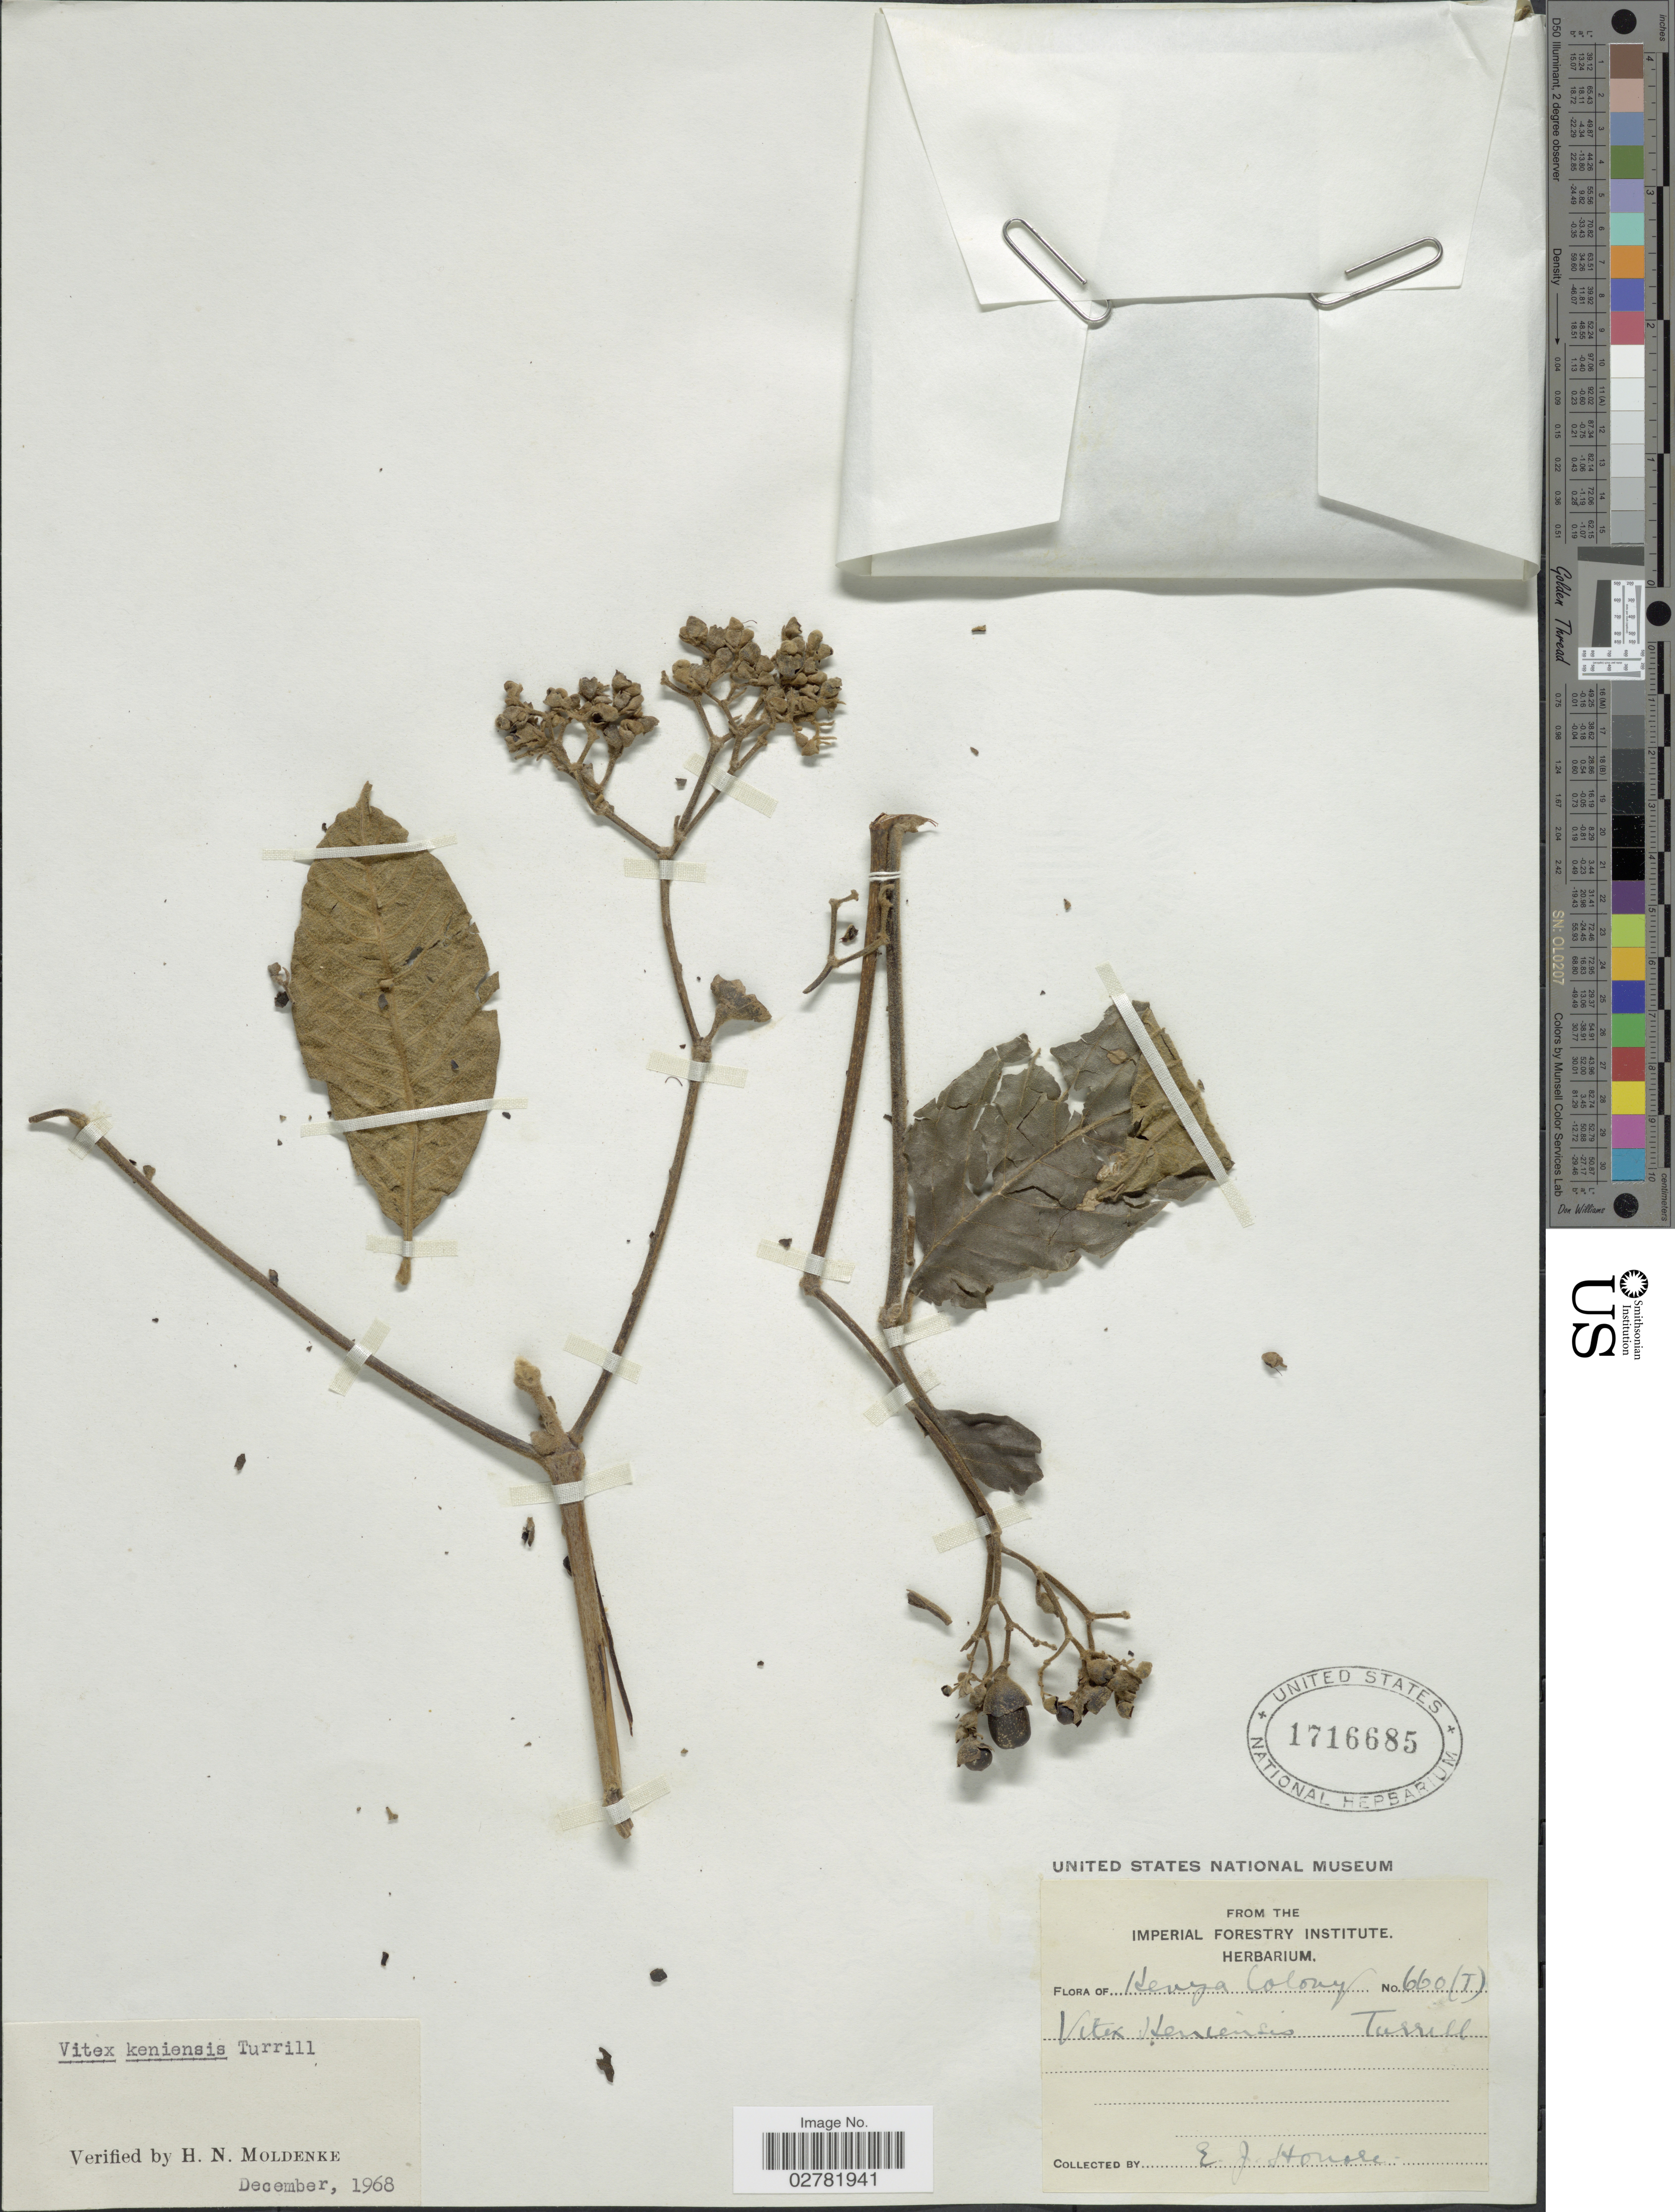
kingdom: Plantae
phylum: Tracheophyta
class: Magnoliopsida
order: Lamiales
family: Lamiaceae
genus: Vitex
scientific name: Vitex keniensis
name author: Turrill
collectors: E. Honore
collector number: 660(T)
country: Kenya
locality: Kenya Colony.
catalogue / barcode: US 1716685